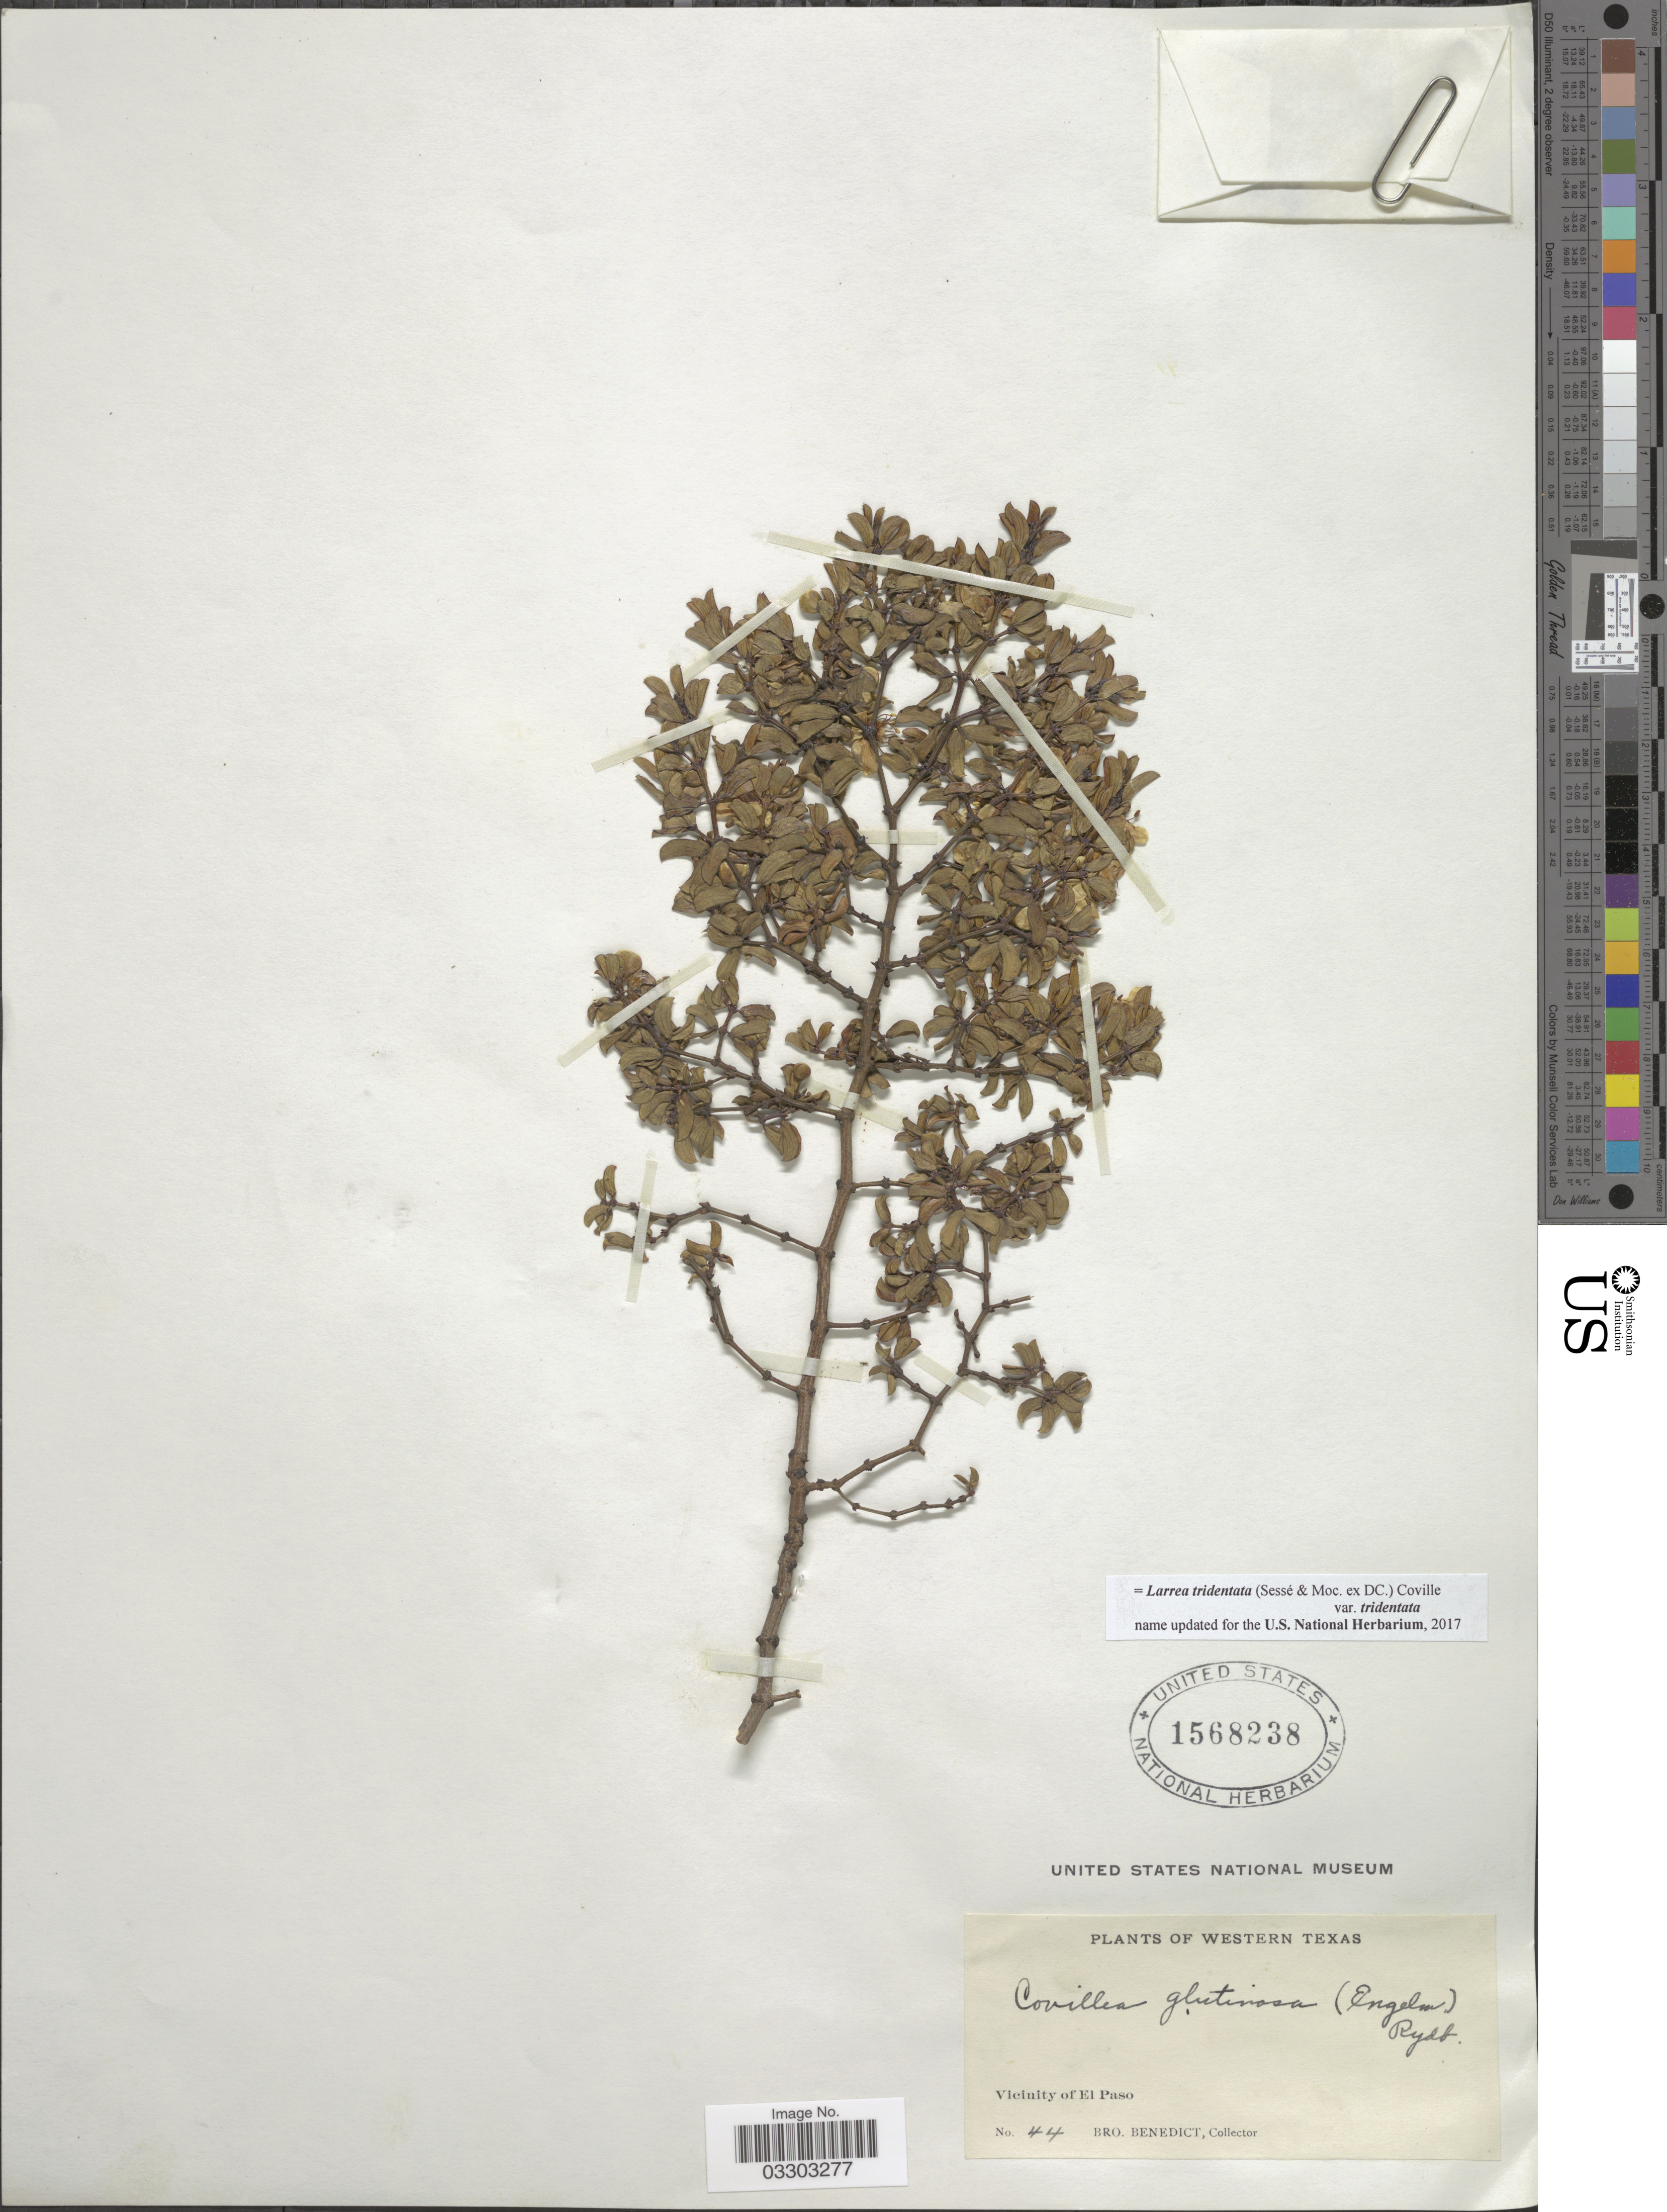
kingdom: Plantae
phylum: Tracheophyta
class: Magnoliopsida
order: Zygophyllales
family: Zygophyllaceae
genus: Larrea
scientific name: Larrea tridentata var. tridentata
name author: (Sessé & Moc. ex DC.) Coville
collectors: Bro. Benedict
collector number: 44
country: United States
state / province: Texas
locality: Western Texas. Vicinity of El Paso.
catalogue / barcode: US 1568238